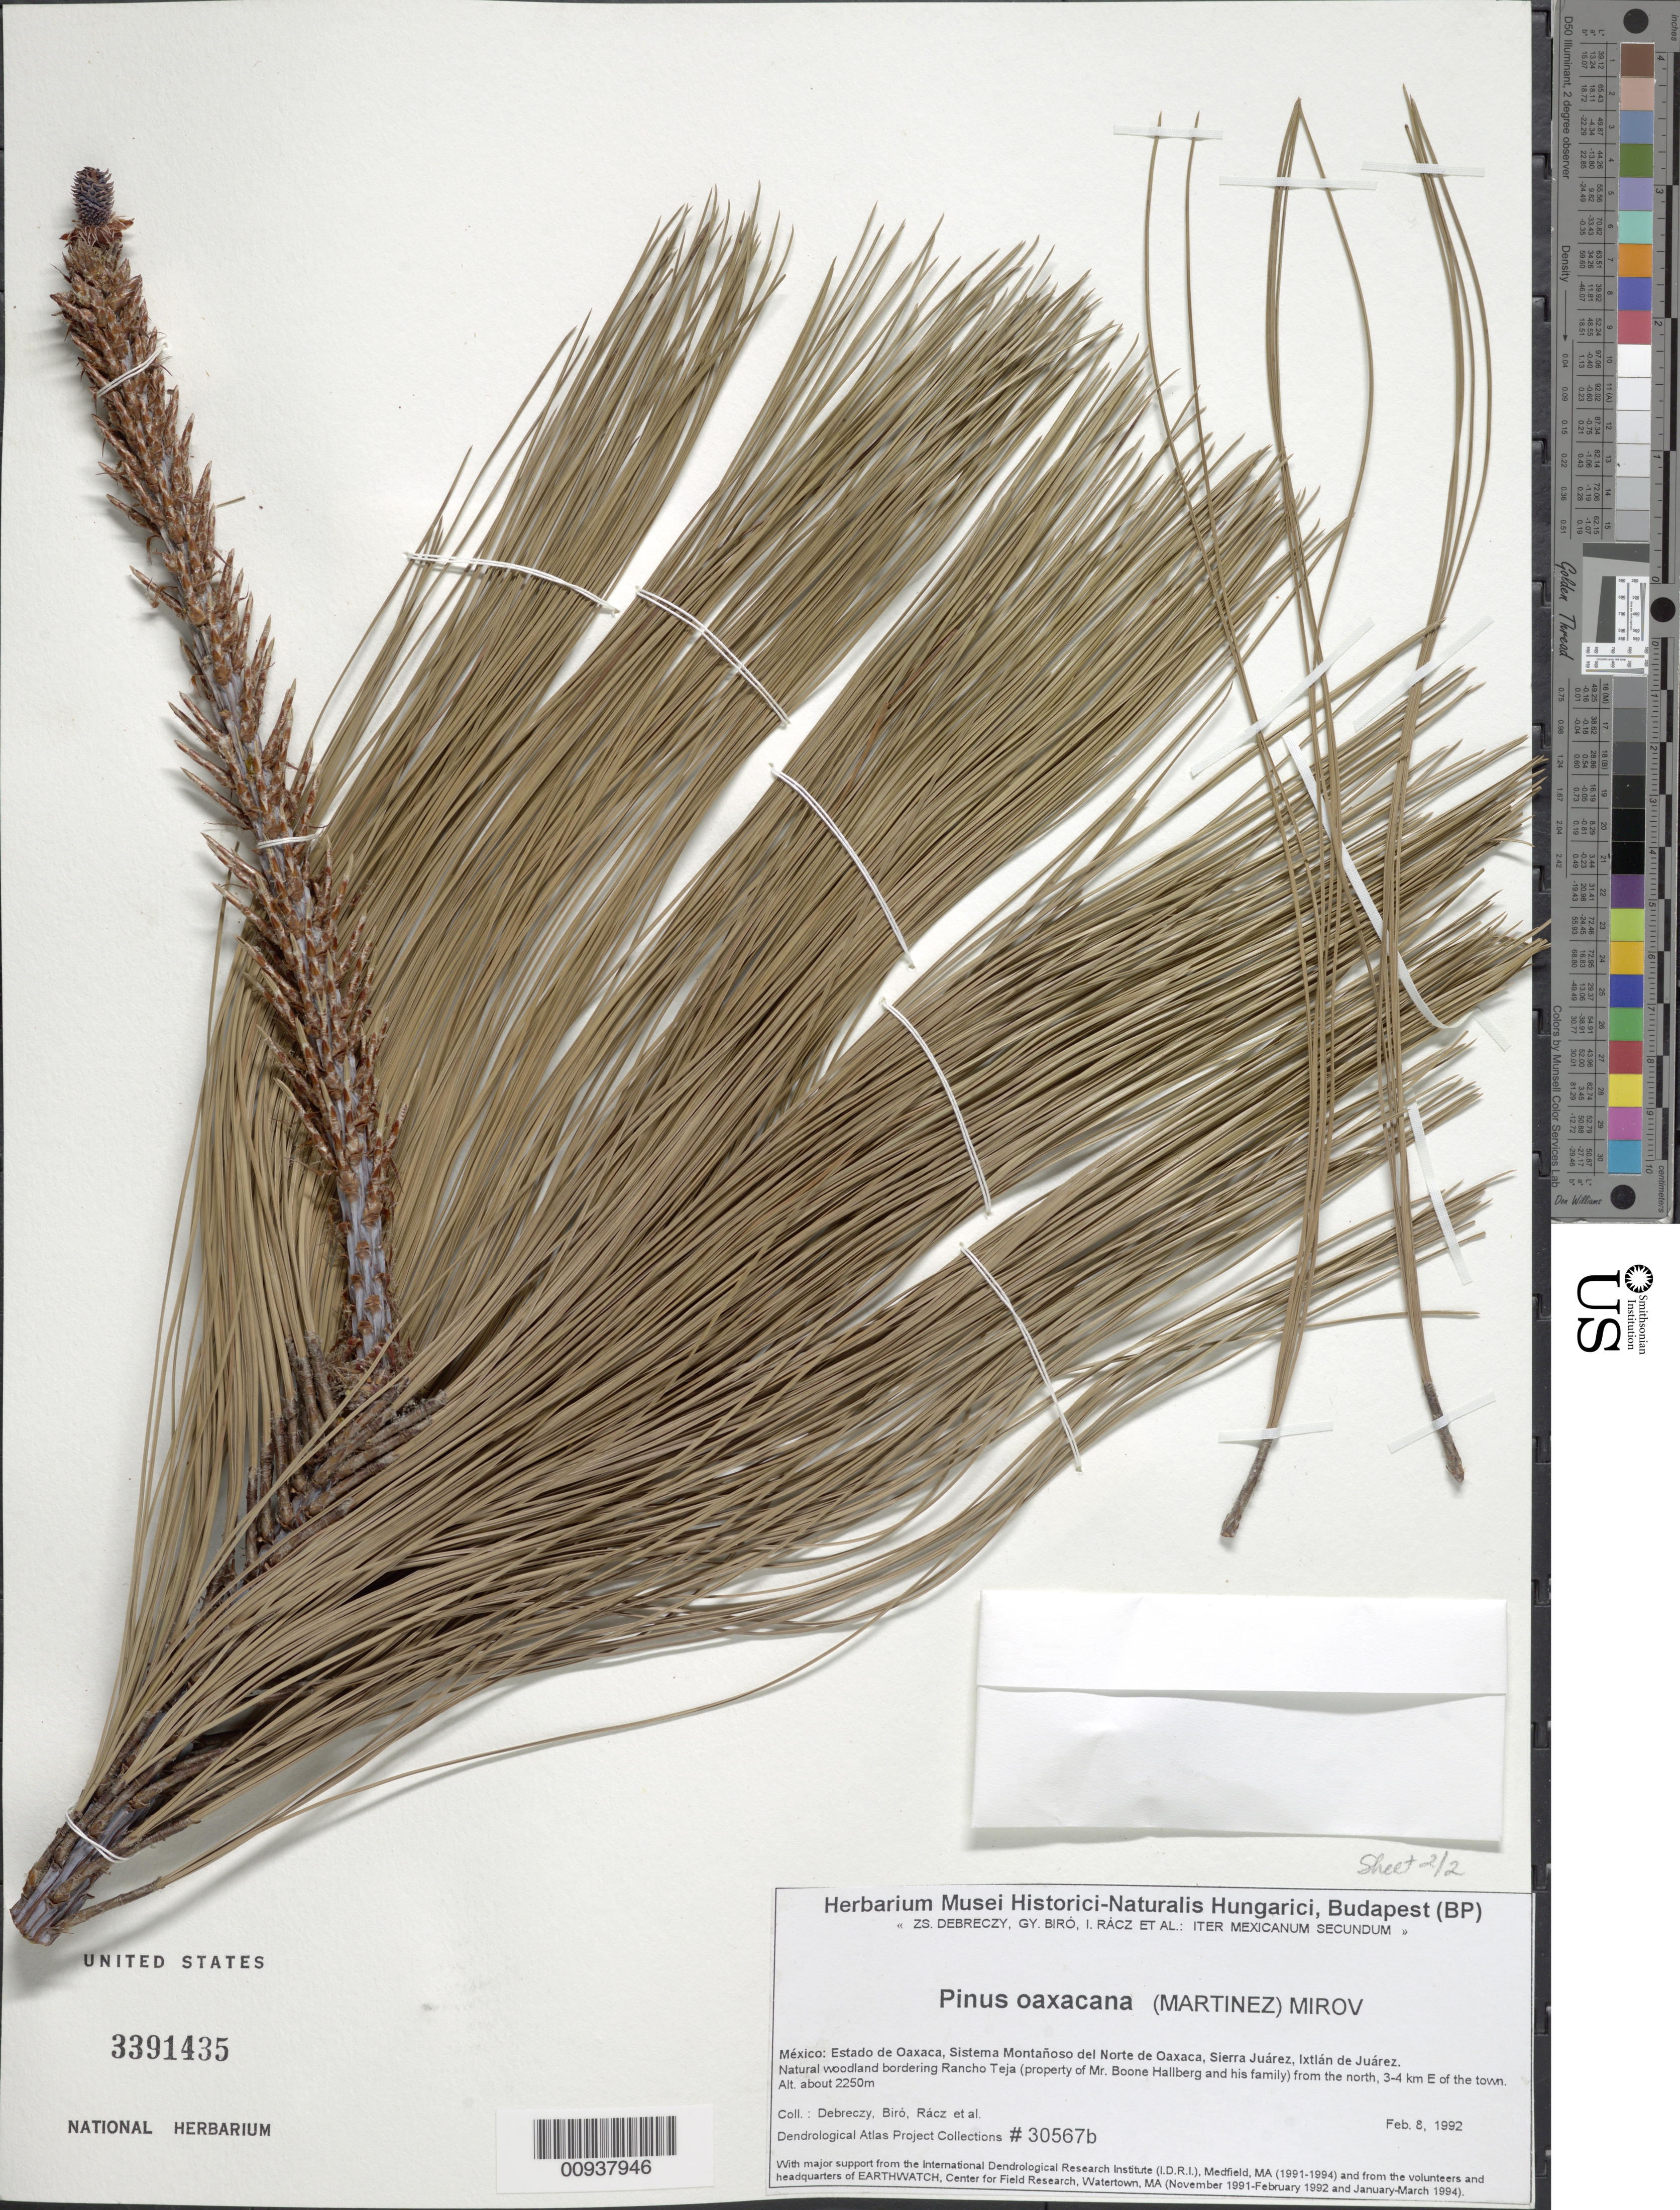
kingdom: Plantae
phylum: Tracheophyta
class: Pinopsida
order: Pinales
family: Pinaceae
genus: Pinus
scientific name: Pinus oaxacana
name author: Mirov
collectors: Z. Debreczy, G. Biro, I. Rácz & et al.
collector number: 30567 b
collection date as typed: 08 Feb 1992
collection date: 1992-02-08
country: Mexico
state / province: Oaxaca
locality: Sistema Montañoso del Norte de Oaxaca, Sierra Juárez, Ixtlán de Juárez. Natural woodland bordering Rancho Teja (property of Mr. Boone Hallberg and his family) from the north, 3-4 km E of the town.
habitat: Natural woodland.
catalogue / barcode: US 3391435